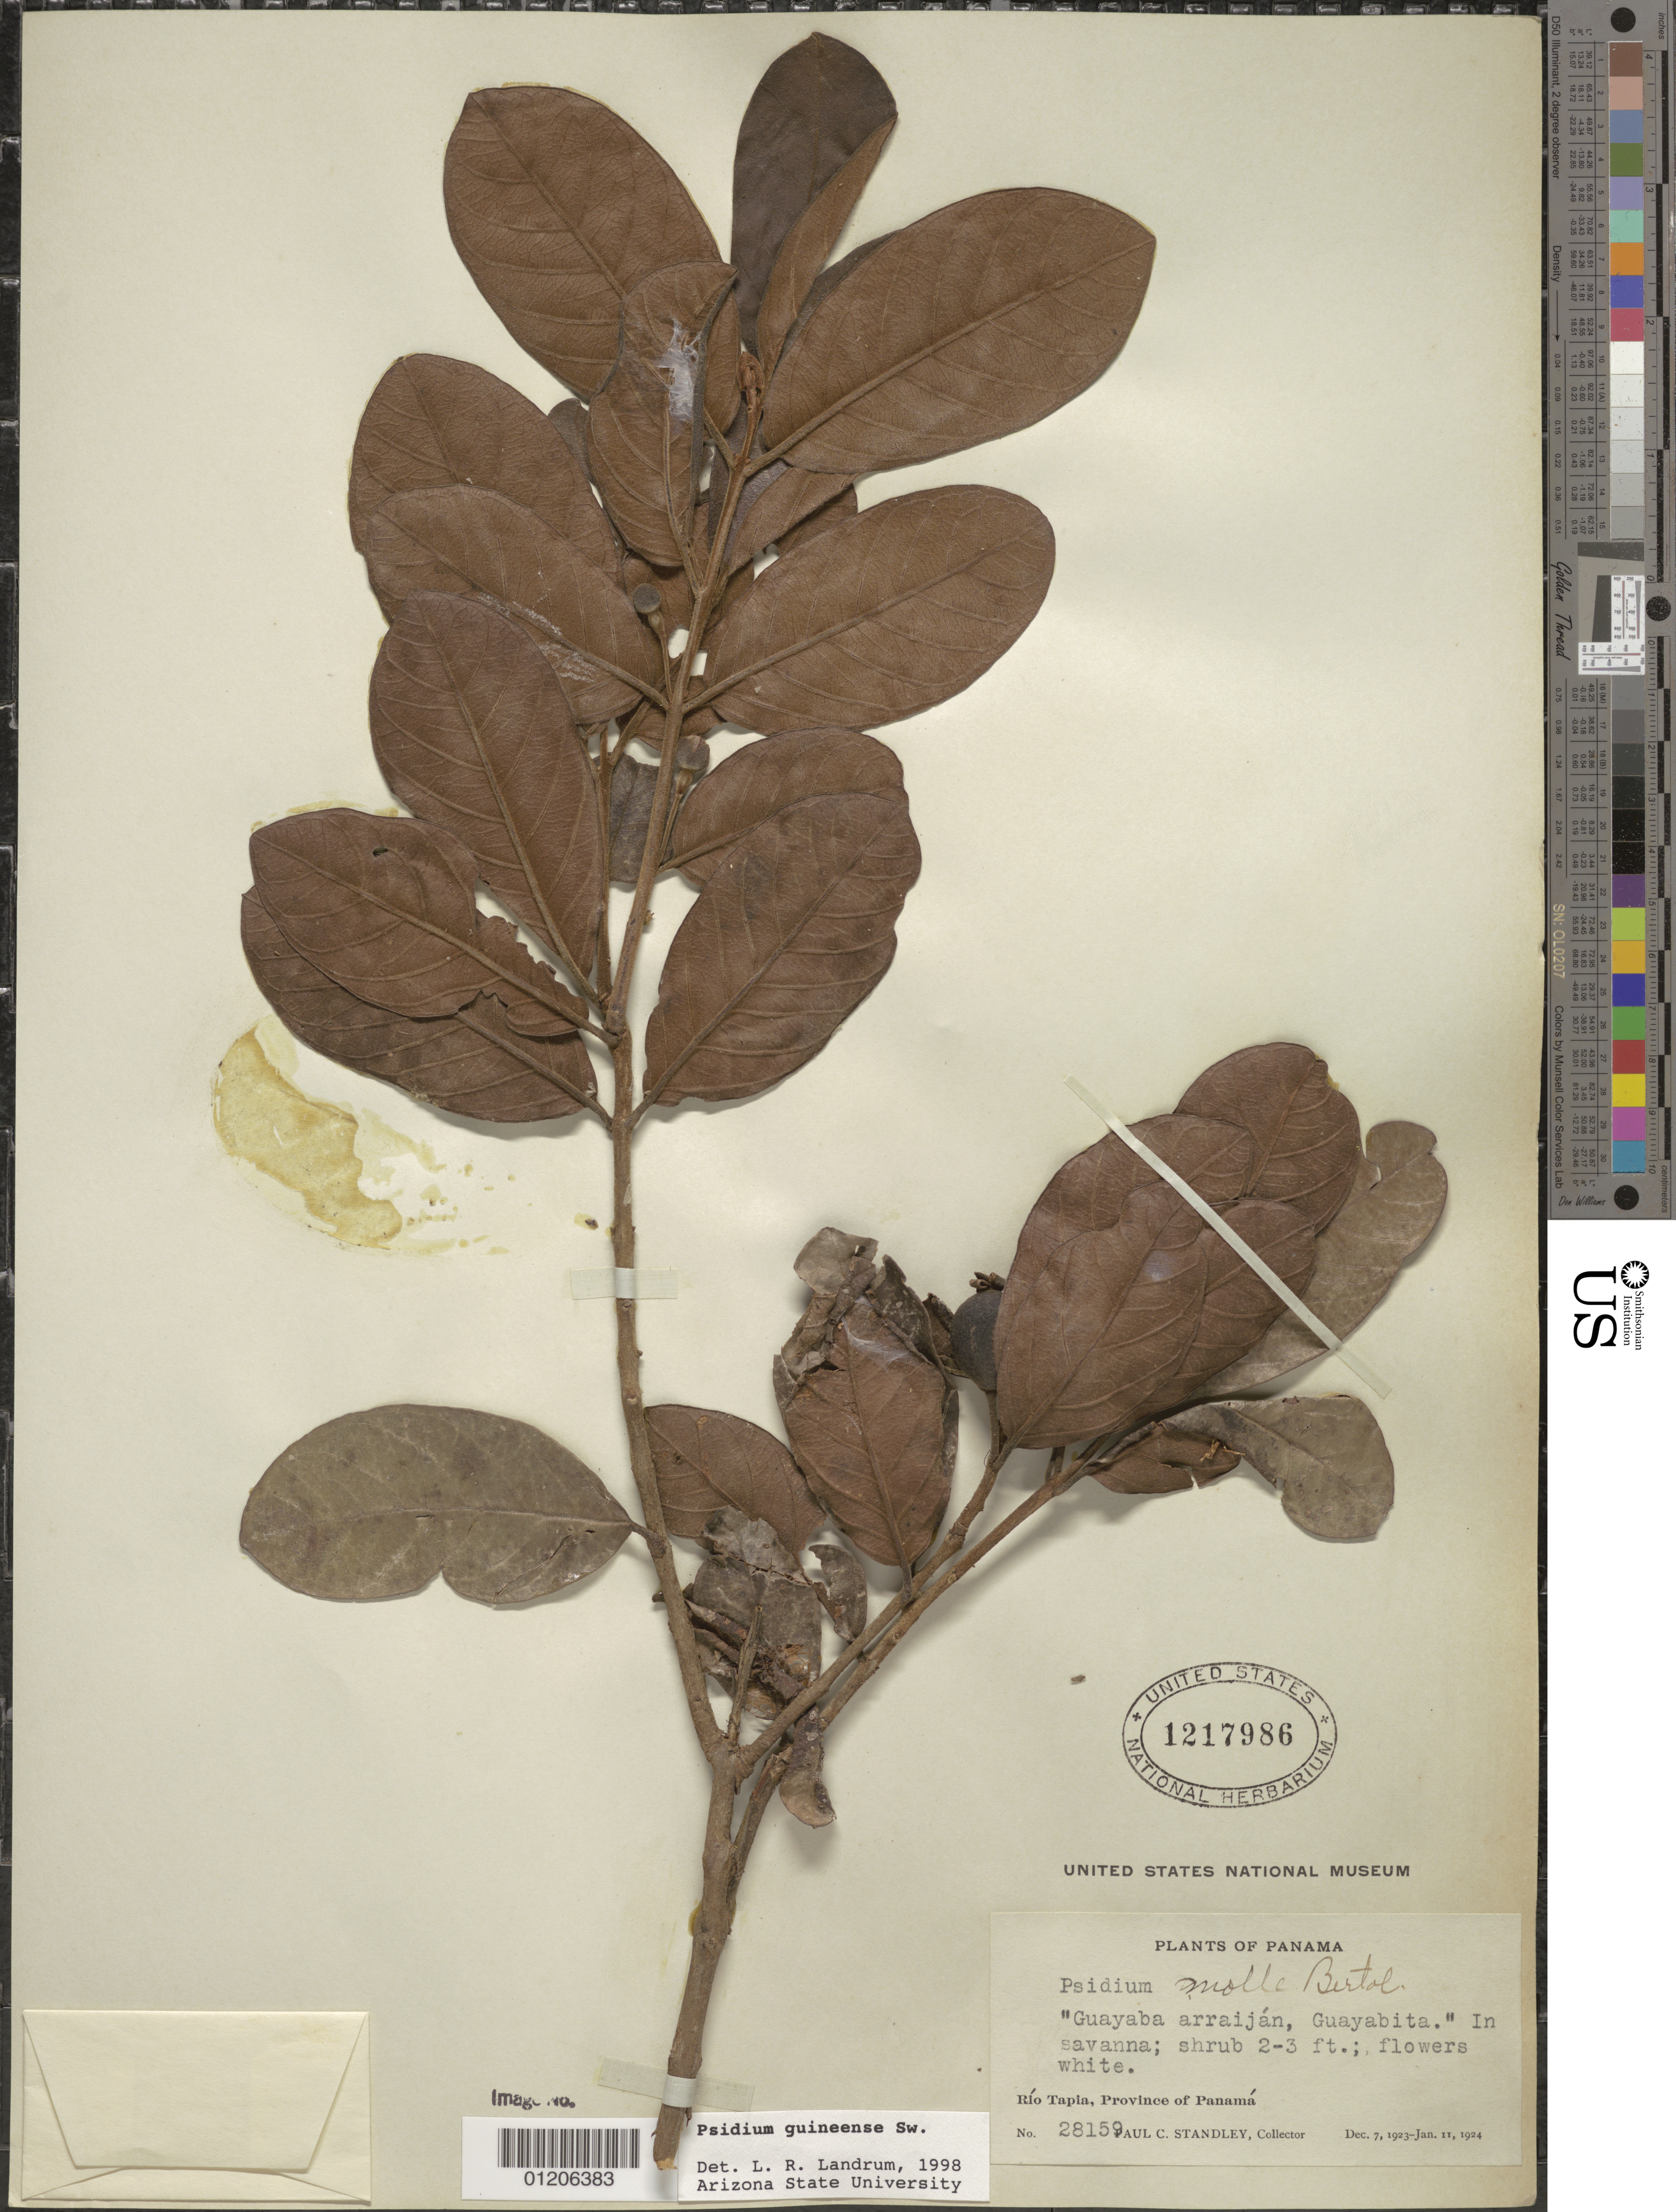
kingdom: Plantae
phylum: Tracheophyta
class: Magnoliopsida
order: Myrtales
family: Myrtaceae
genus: Psidium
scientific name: Psidium guineense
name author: Sw.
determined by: Landrum, L. R.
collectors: P. C. Standley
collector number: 28159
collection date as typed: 07 Dec 1923 to 11 Jan 1924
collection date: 1923-12-07/1924-01-11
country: Panama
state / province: Panamá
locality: Río Tapia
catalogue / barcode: US 1217986